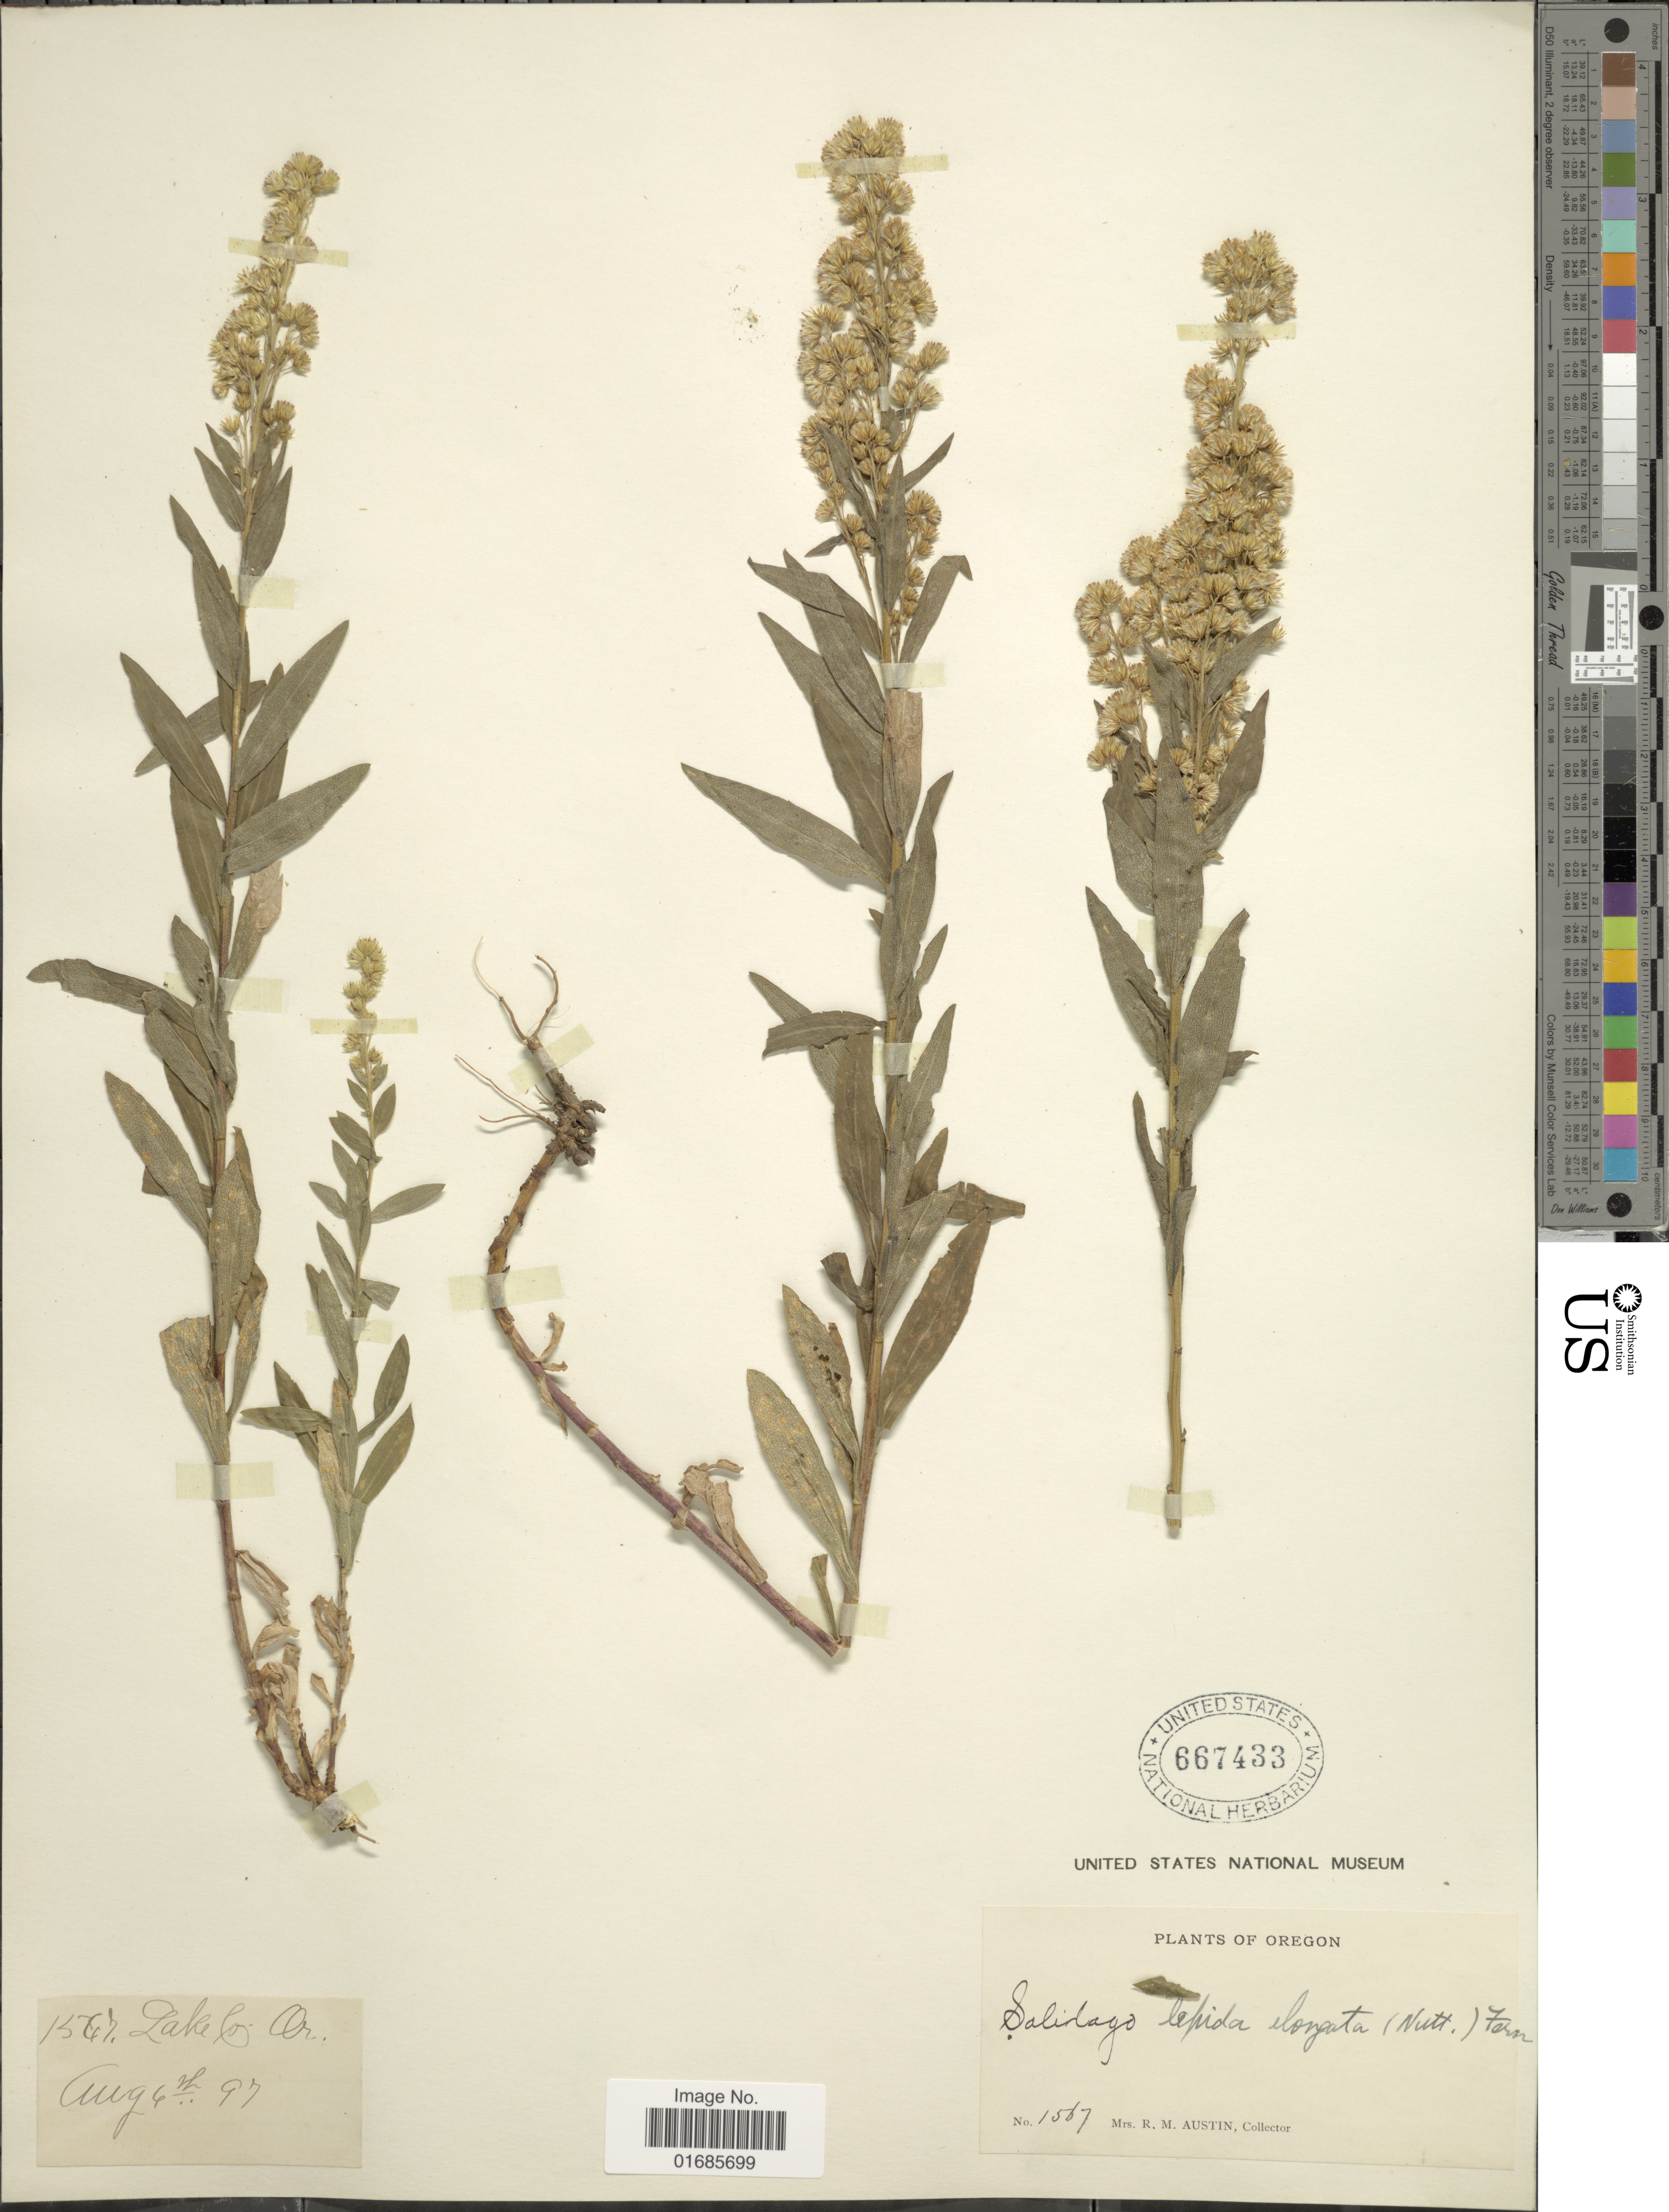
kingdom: Plantae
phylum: Tracheophyta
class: Magnoliopsida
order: Asterales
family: Asteraceae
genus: Solidago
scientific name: Solidago canadensis var. salebrosa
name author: (Piper) M.E. Jones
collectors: R. Austin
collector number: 1567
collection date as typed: Transcribed d/m/y: 4/8/97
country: United States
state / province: Oregon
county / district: Lake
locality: Lake Co.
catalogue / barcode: US 667433